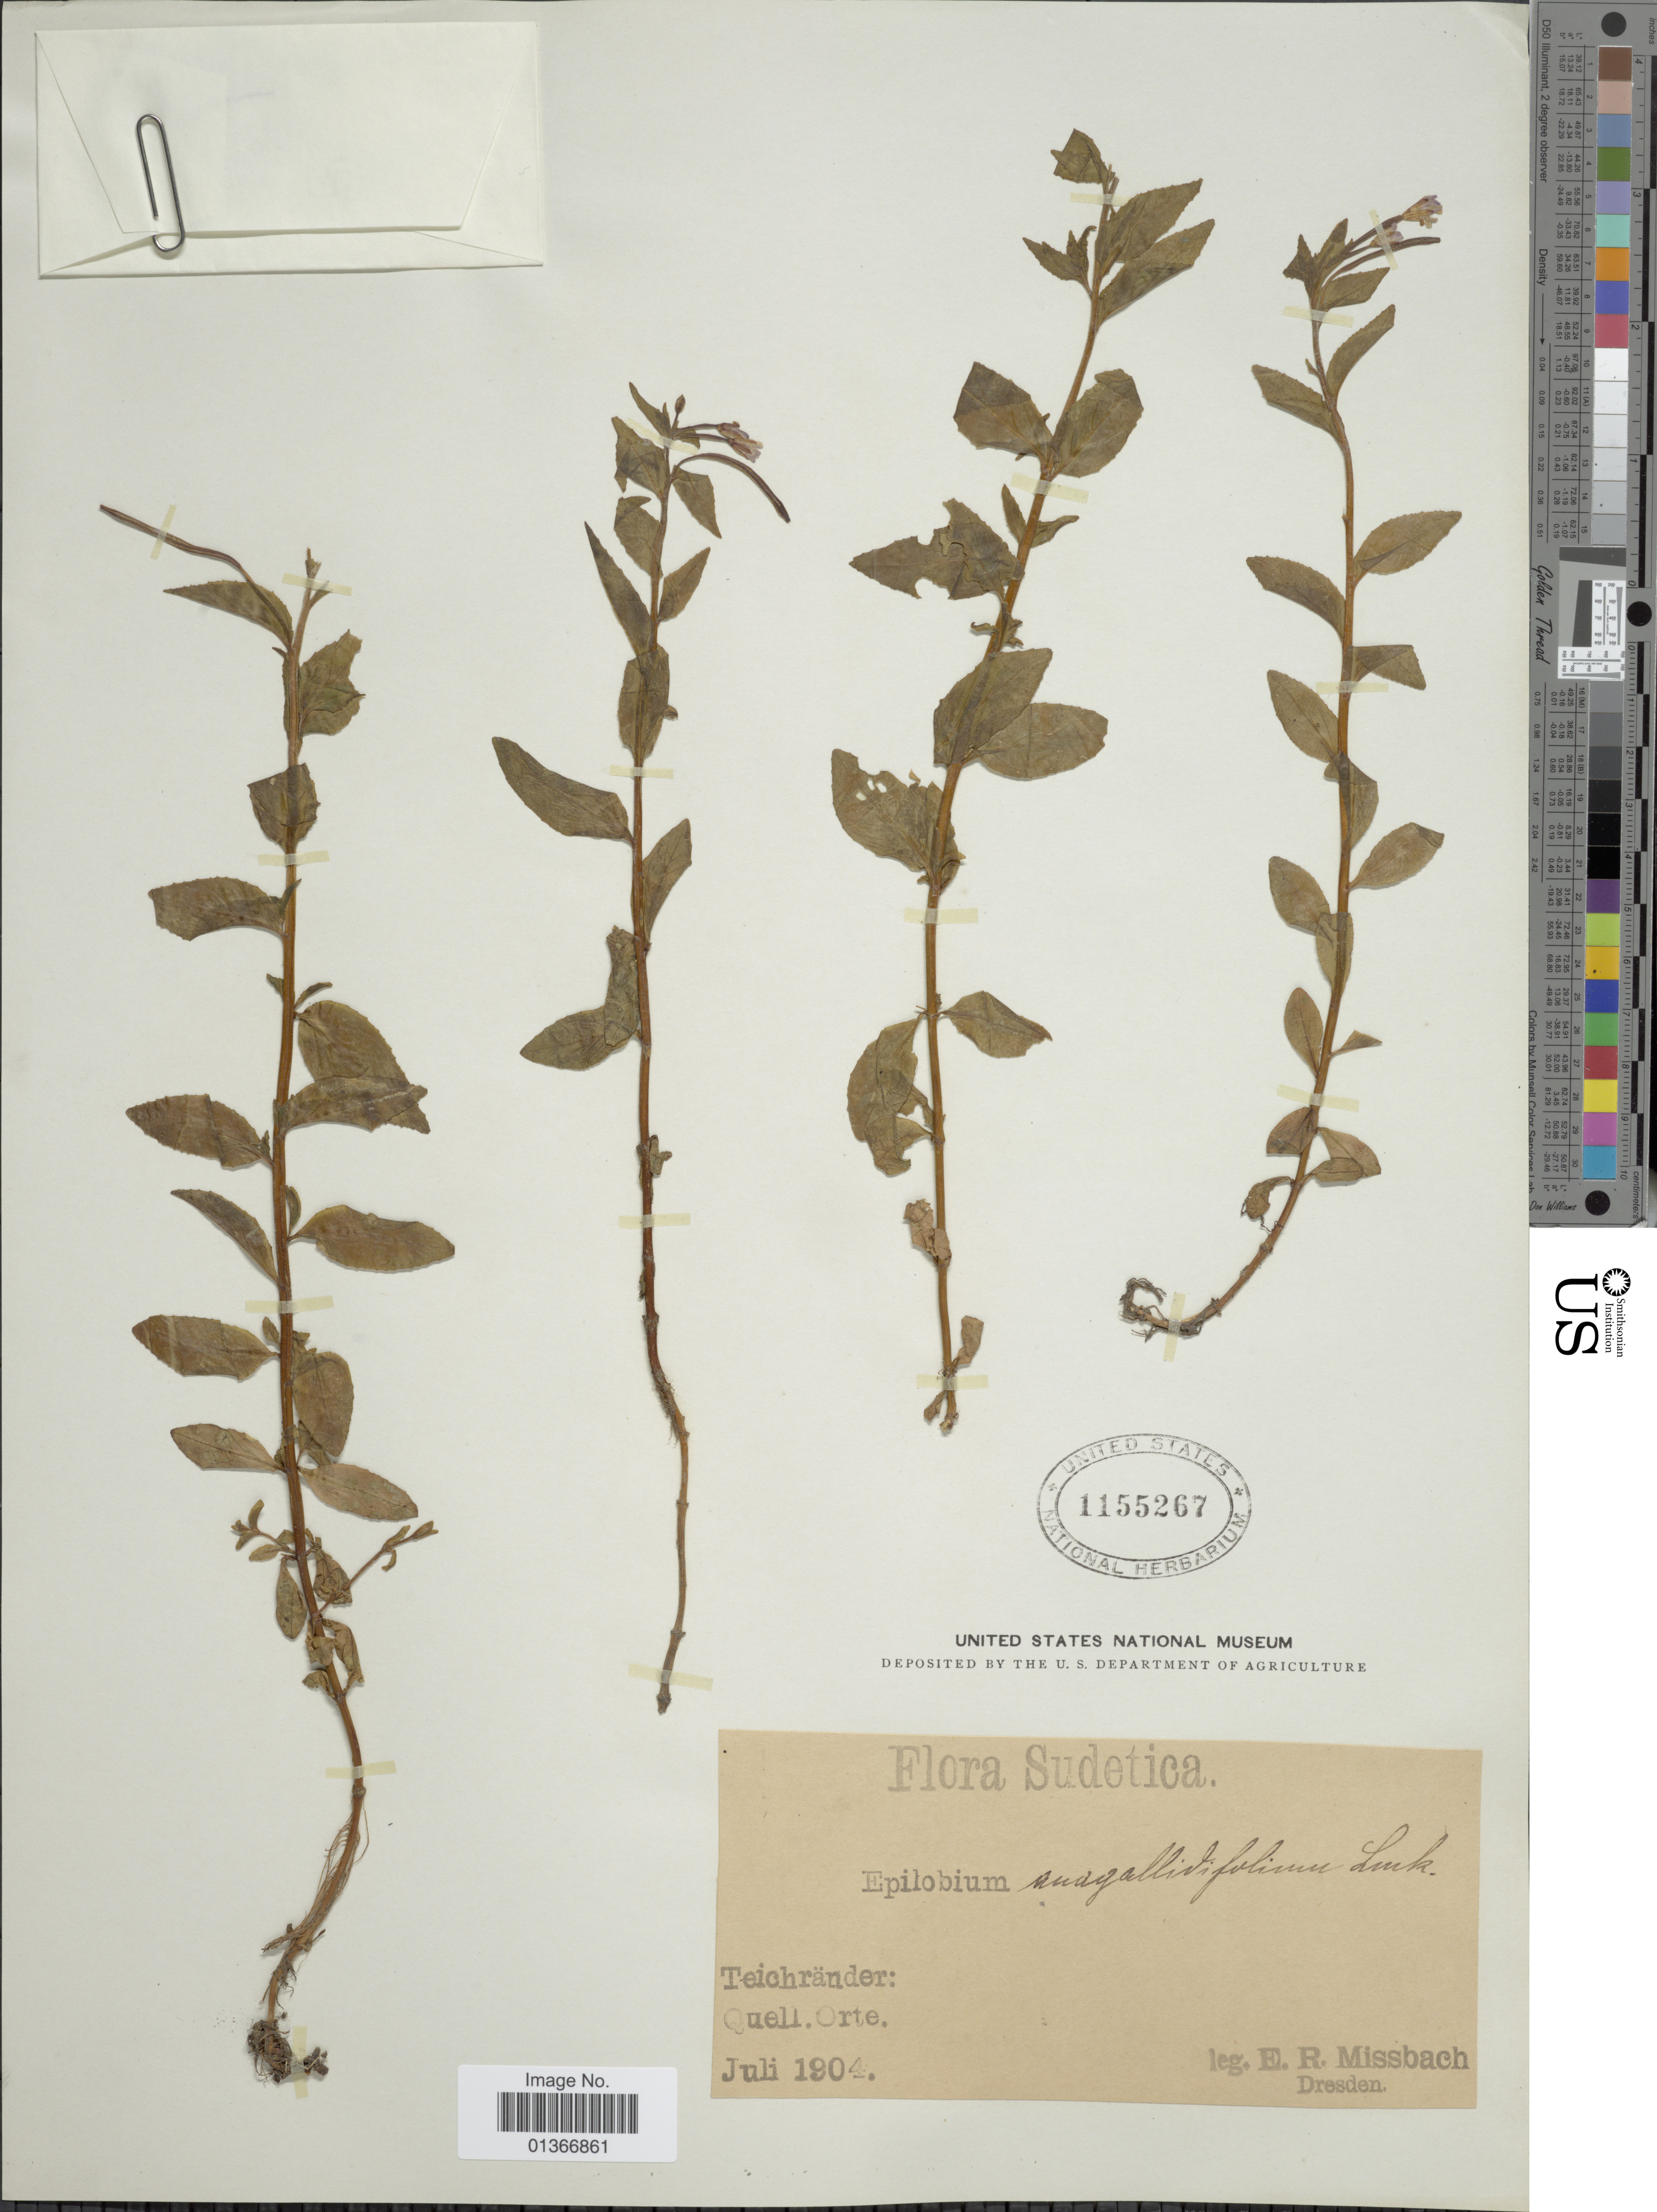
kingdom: Plantae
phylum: Tracheophyta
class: Magnoliopsida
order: Myrtales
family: Onagraceae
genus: Epilobium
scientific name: Epilobium anagallidifolium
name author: Lam.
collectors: E. Missbach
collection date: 1904-07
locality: Sudetica. Teichränder: Quell. Orte.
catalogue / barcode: US 1155267